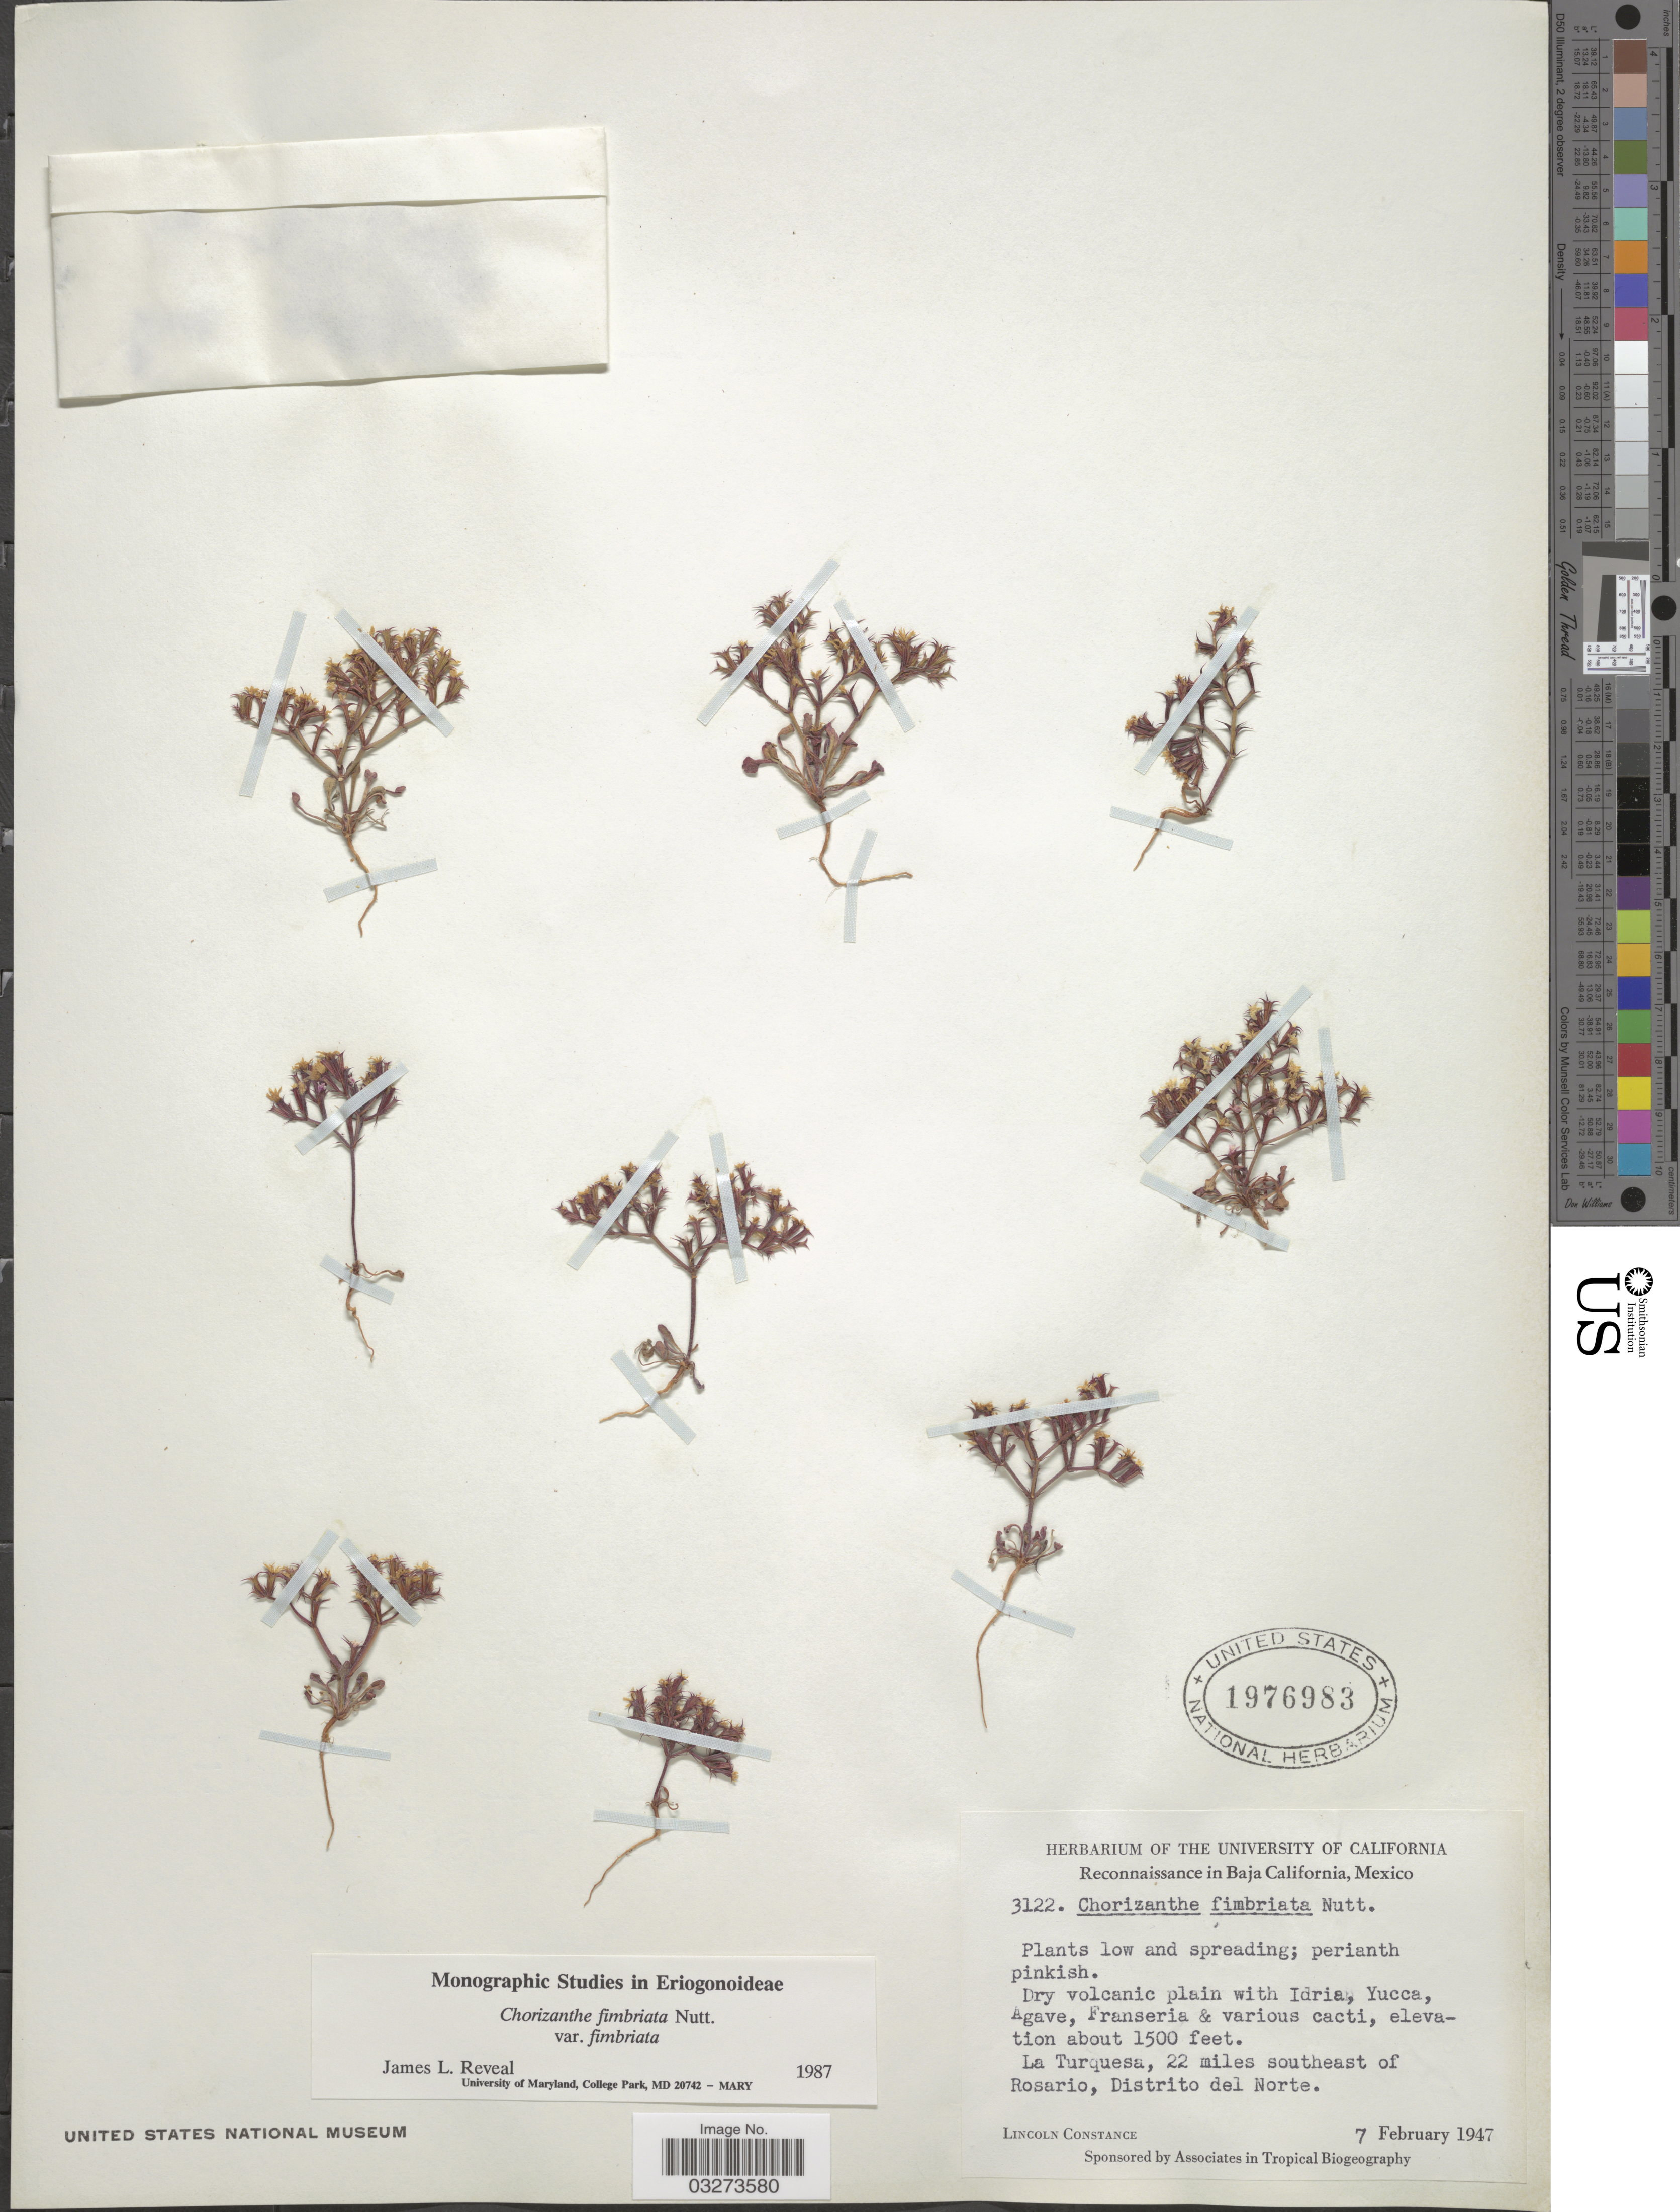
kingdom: Plantae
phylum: Tracheophyta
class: Magnoliopsida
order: Caryophyllales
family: Polygonaceae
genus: Chorizanthe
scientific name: Chorizanthe fimbriata var. fimbriata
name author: Nutt.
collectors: L. Constance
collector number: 3122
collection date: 1947-02-07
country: Mexico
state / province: Baja California Norte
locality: La Turquesa, 22 miles southeast of Rosario, Distrito del Norte.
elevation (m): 457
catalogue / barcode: US 1976983